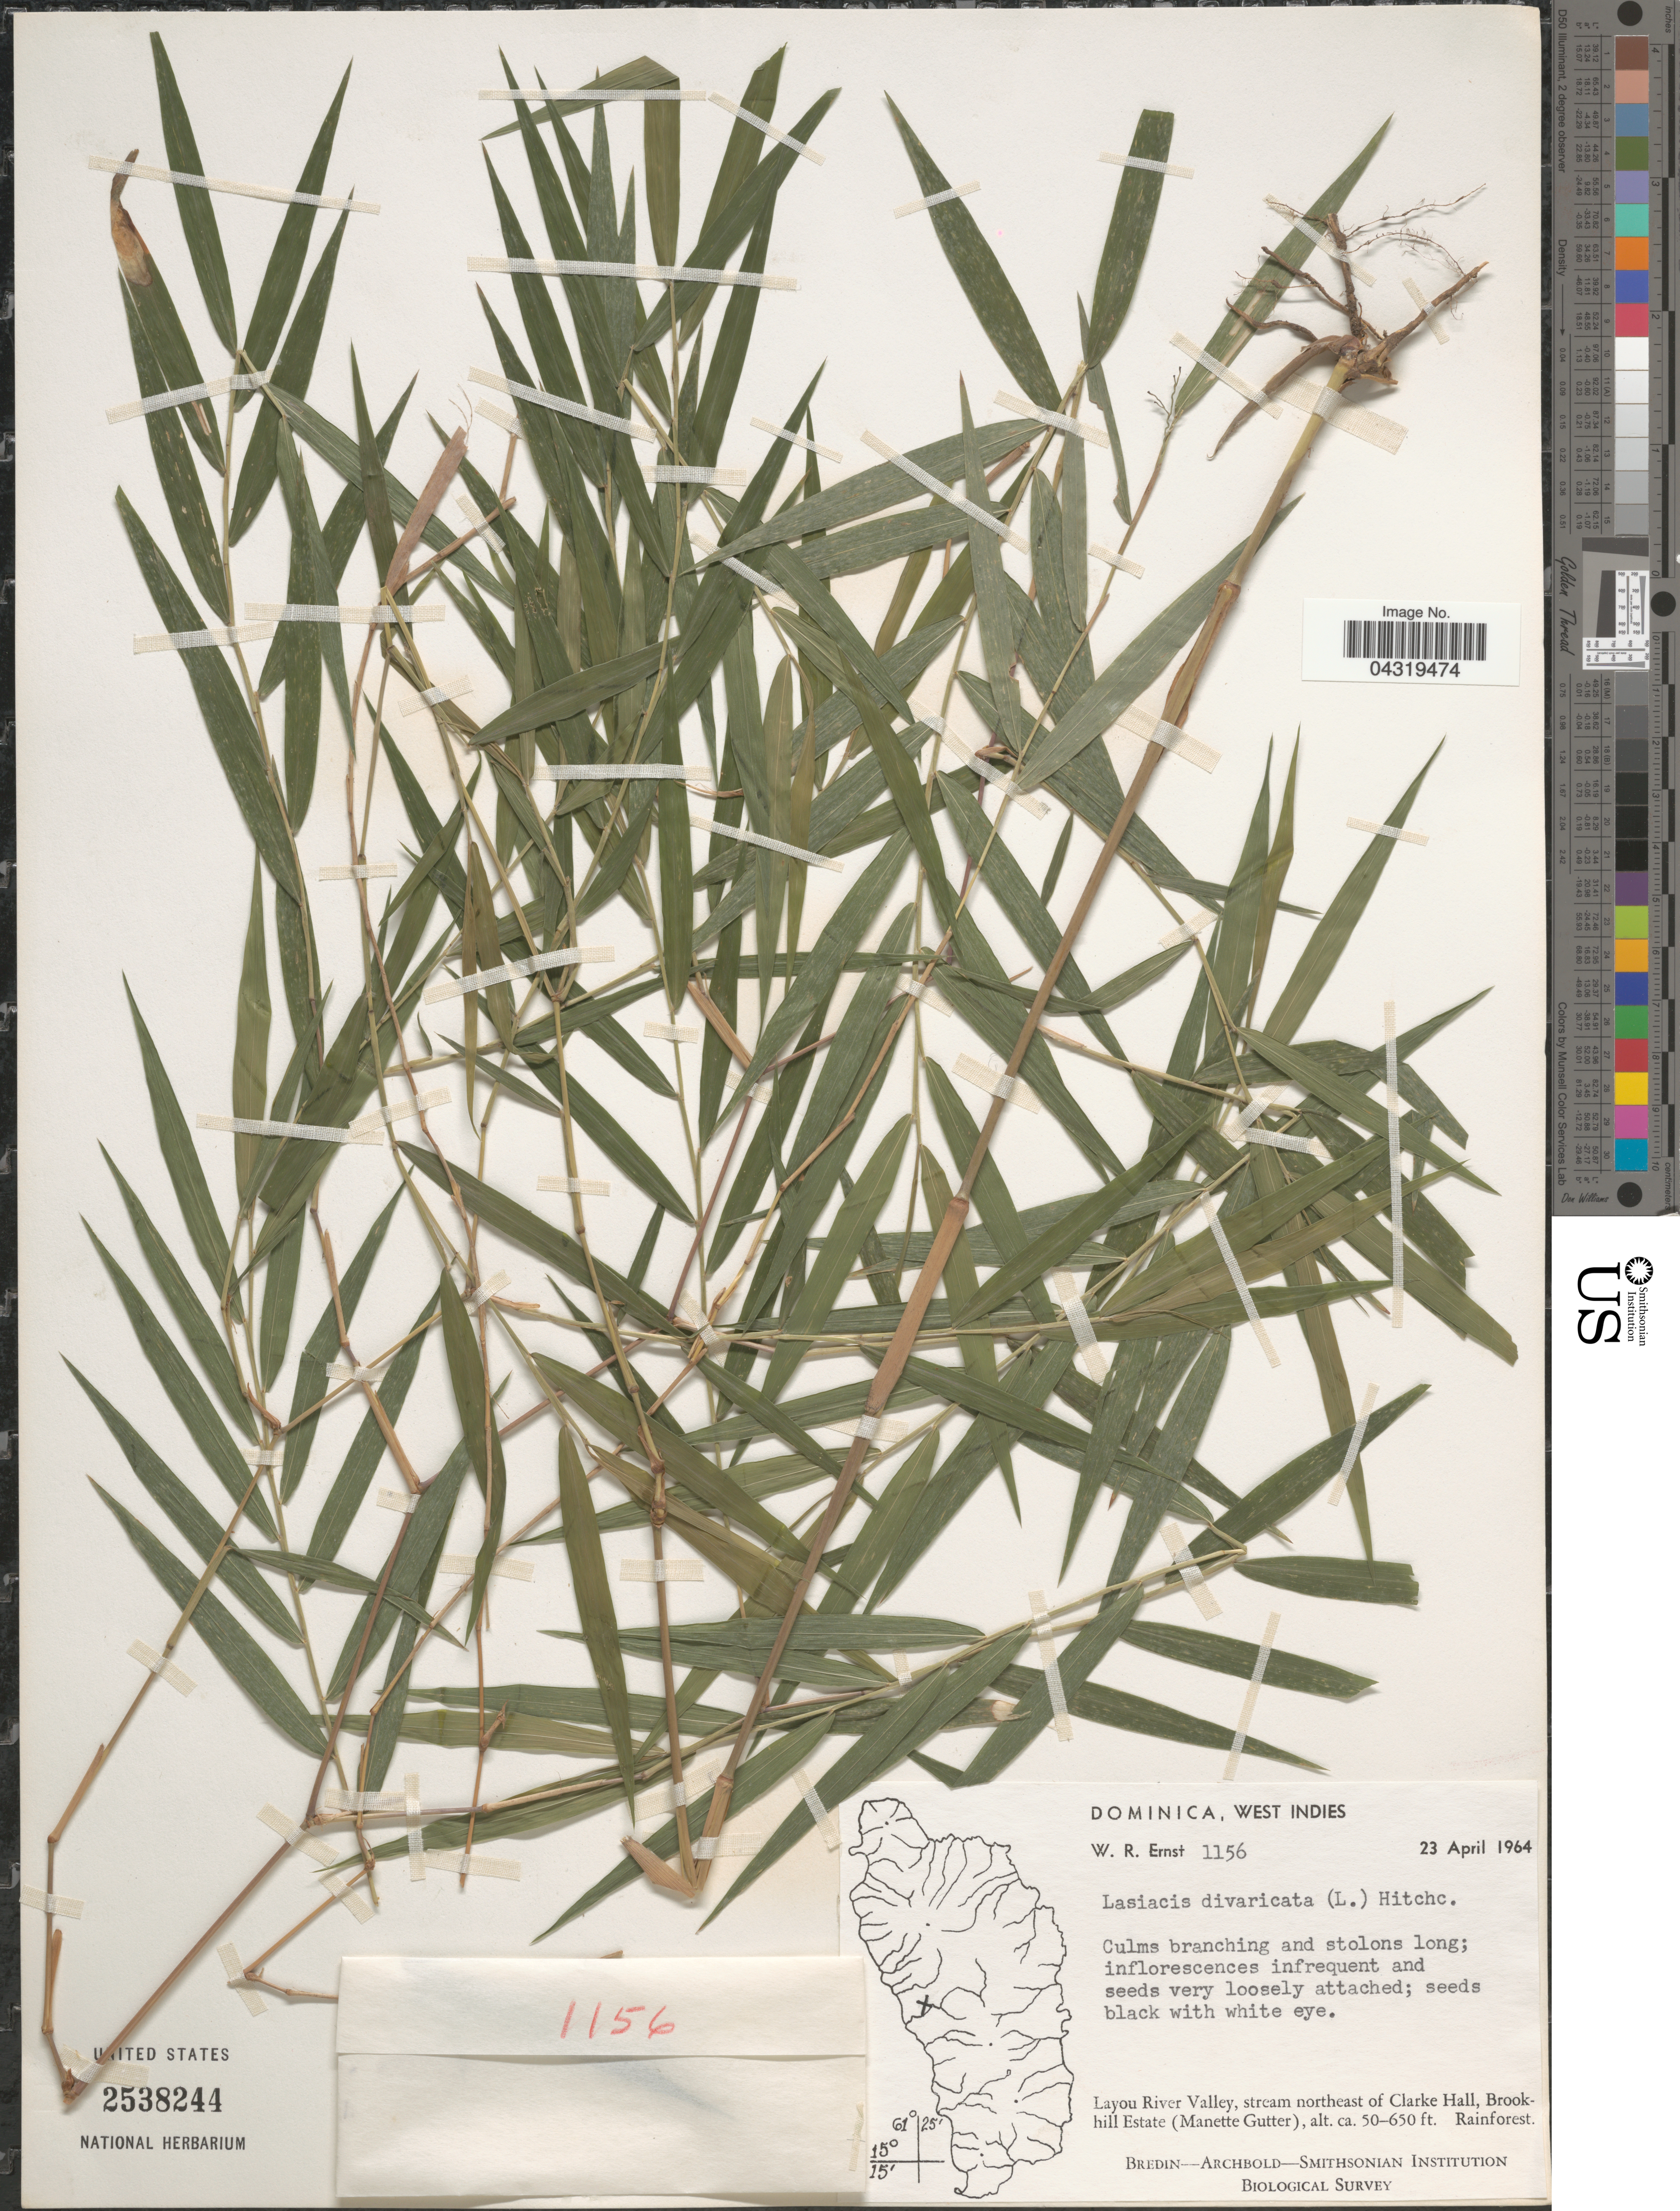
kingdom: Plantae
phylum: Tracheophyta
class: Liliopsida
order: Poales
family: Poaceae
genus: Lasiacis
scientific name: Lasiacis divaricata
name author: (L.) Hitchc.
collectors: W. R. Ernst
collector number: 1156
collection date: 1964-04-23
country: Dominica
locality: Layou River Valley, stream northeast of Clarke Hall, Brookhill Estate (Manette Gutter). Rainforest. Bredin-Archbold-Smithsonian Institution Biological Survey.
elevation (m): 15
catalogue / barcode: US 2538244